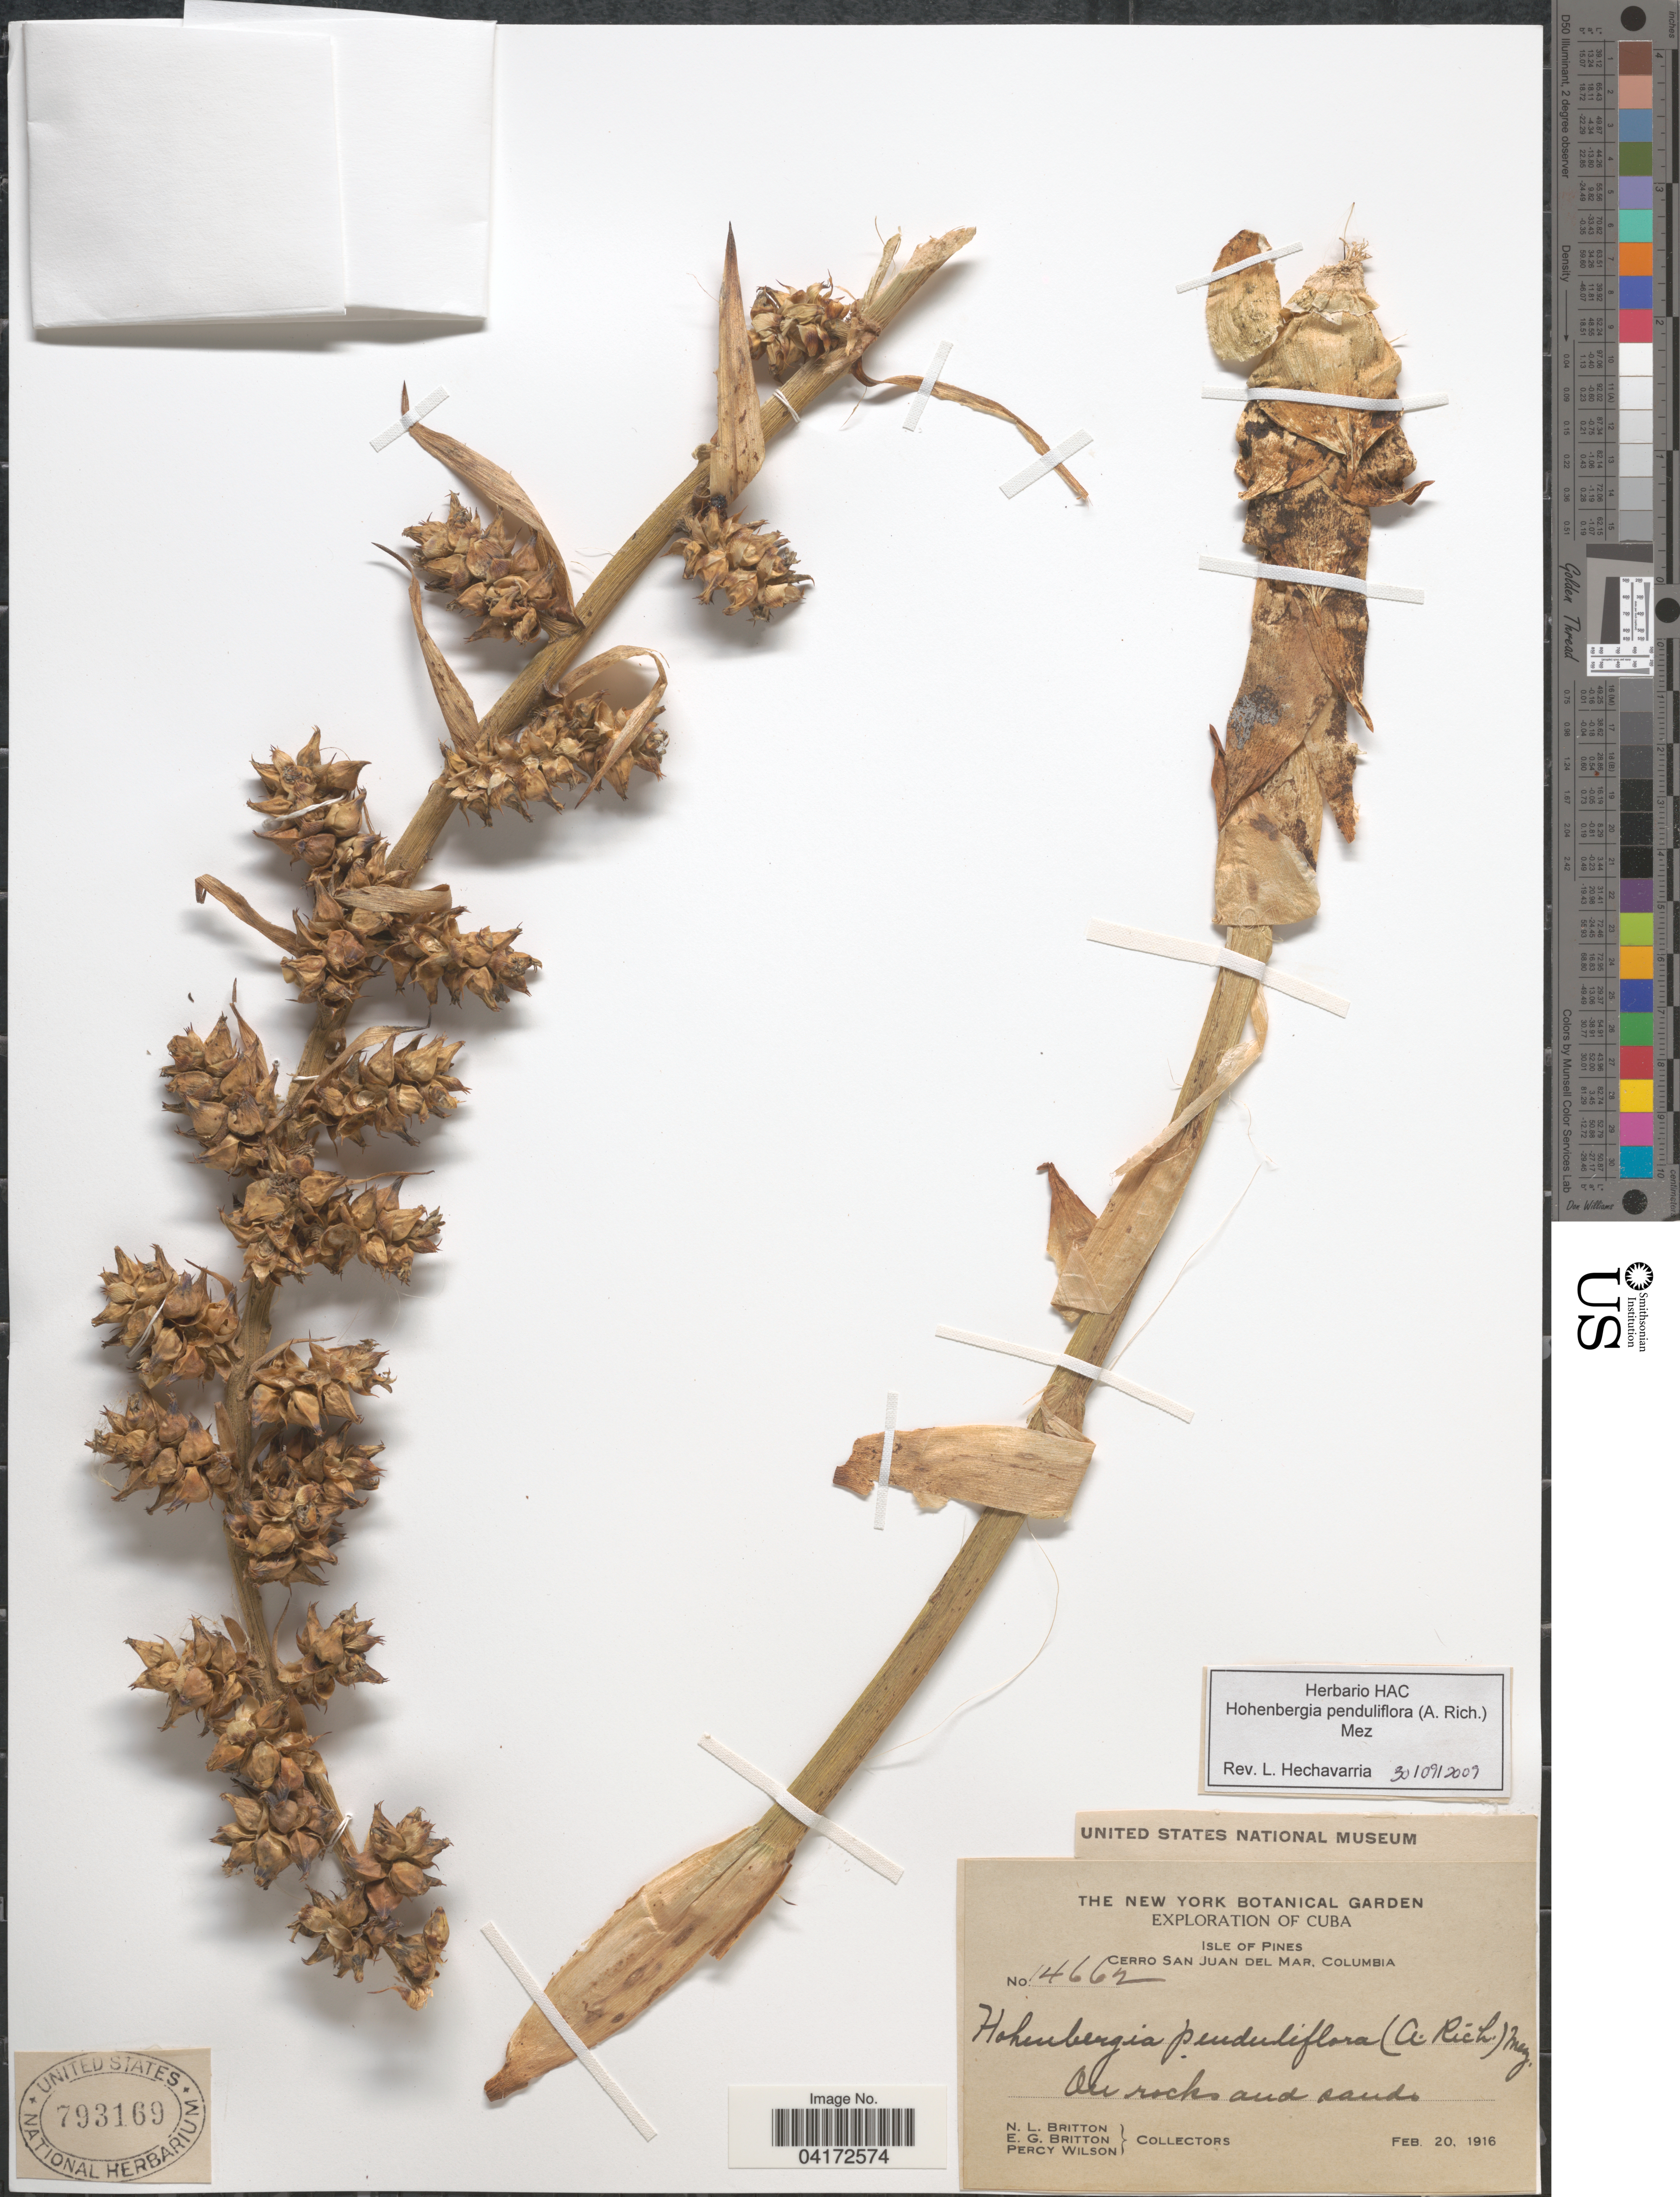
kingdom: Plantae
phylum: Tracheophyta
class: Liliopsida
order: Poales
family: Bromeliaceae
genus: Hohenbergia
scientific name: Hohenbergia penduliflora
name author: (A. Rich.) Mez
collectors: Mrs. N. L. Britton, E. G. Britton & P. Wilson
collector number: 14662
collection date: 1916-02-20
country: Cuba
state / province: Isla de la Juventud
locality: Exploration of Cuba. Isle of Pines. Cerro San Juan del Mar, Columbia.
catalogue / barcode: US 793169